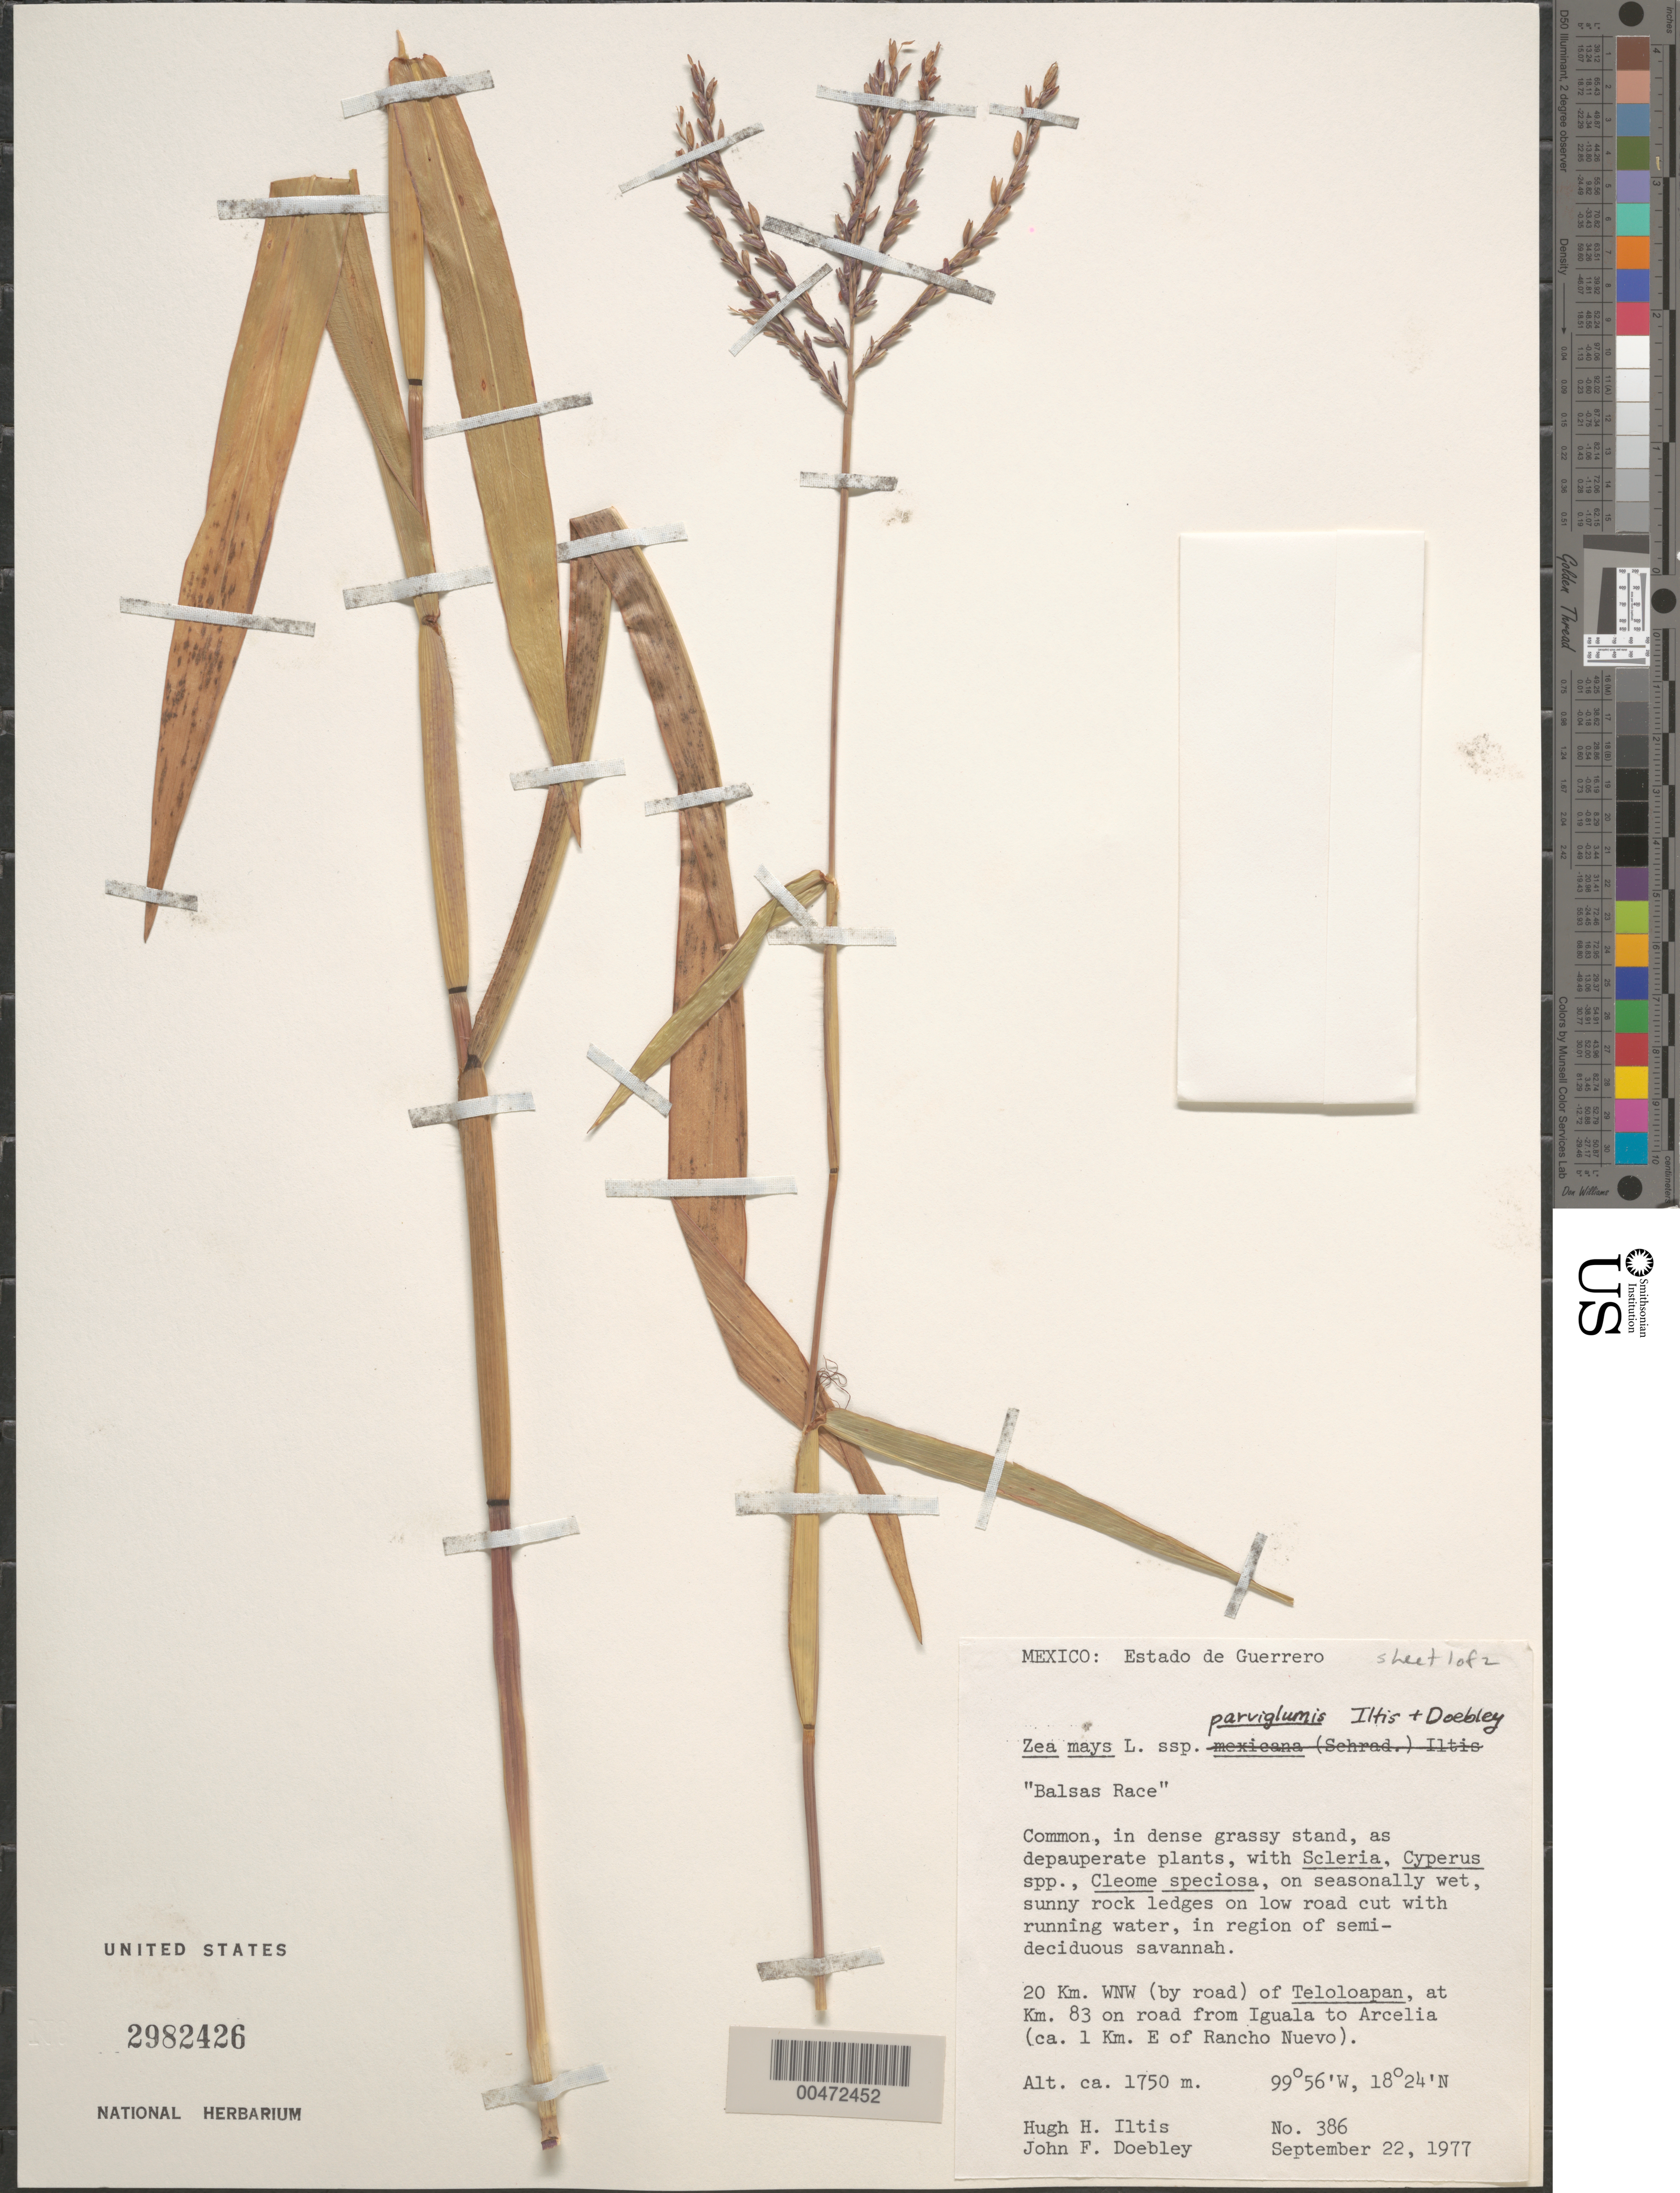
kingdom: Plantae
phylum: Tracheophyta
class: Liliopsida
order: Poales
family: Poaceae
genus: Zea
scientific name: Zea mays subsp. parviglumis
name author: Iltis & Doebley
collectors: H. H. Iltis & J. F. Doebley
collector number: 386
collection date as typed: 22 Sep 1977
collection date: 1977-09-22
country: Mexico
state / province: Guerrero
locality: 20 km WNW (by rd) of Teloloapan, at Km 83 on rd from Iguala to Arcelia (ca. 1 km E of Rancho Nuevo)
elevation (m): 1750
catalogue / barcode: US 2982426